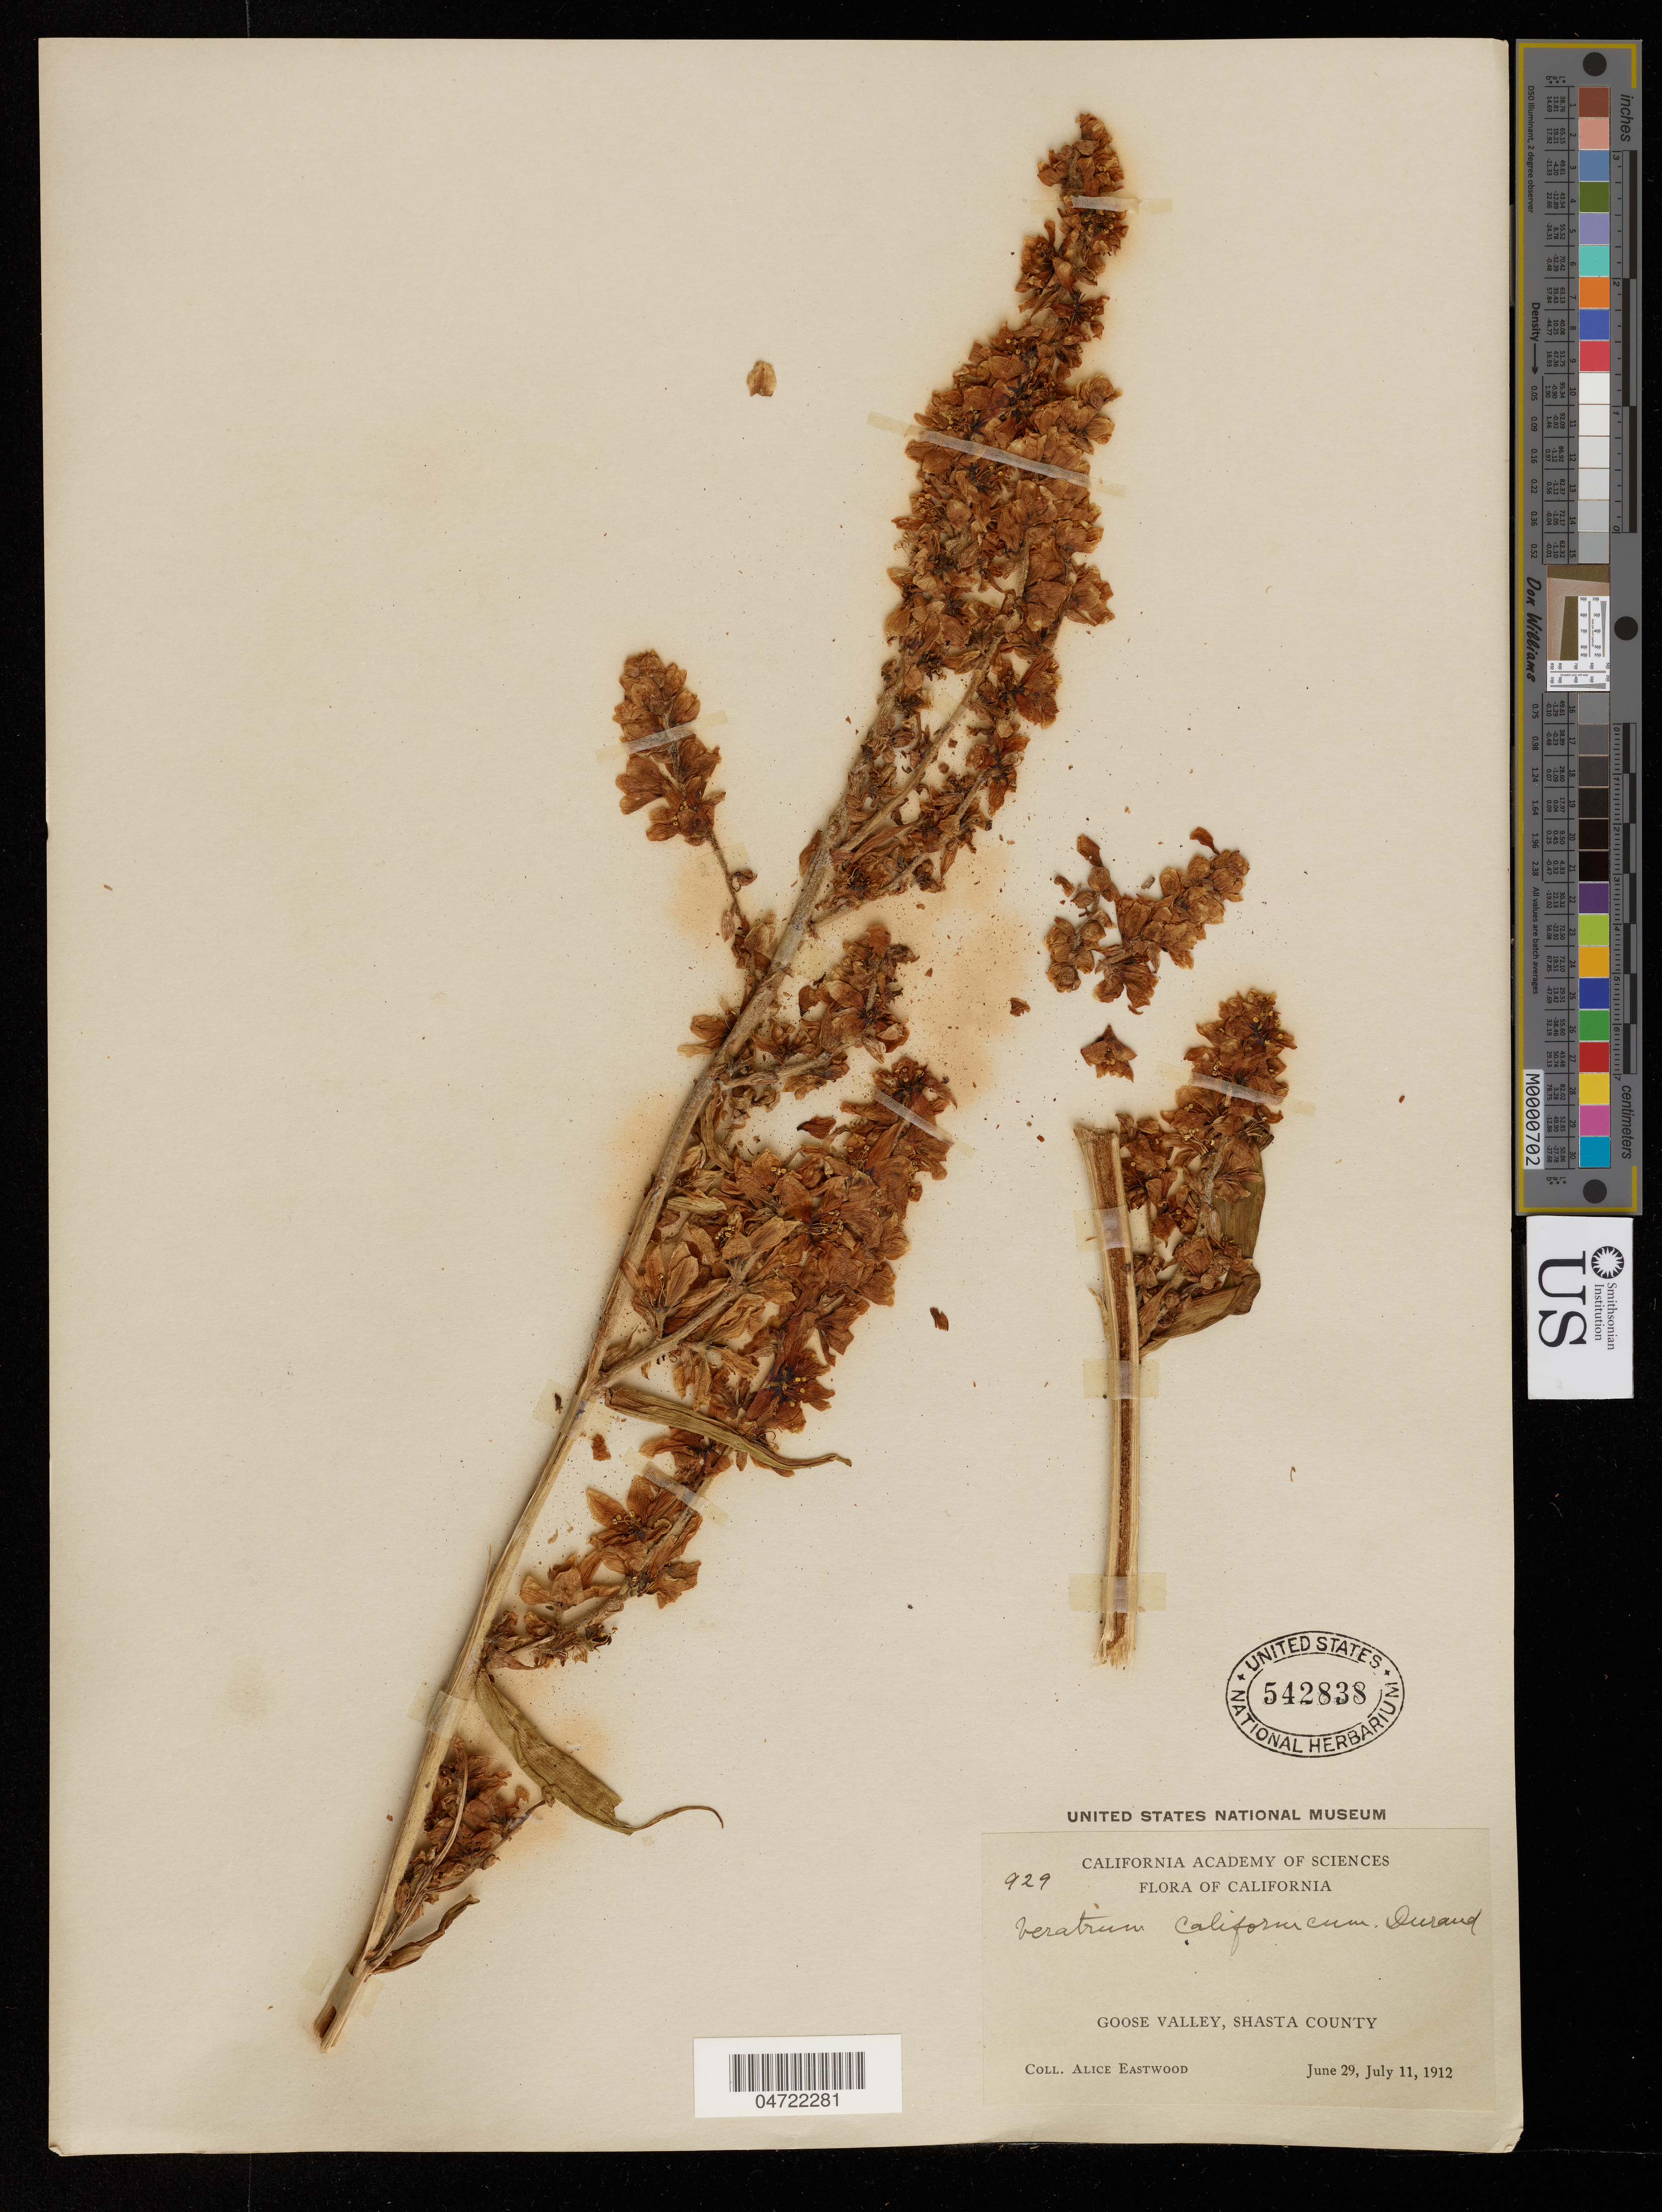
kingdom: Plantae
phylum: Tracheophyta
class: Liliopsida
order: Liliales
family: Melanthiaceae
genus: Veratrum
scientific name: Veratrum californicum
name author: Durand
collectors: A. Eastwood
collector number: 929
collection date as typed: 29 Jun 1912 to 11 Jul 1912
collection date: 1912-06-29/1912-07-11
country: United States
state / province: California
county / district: Shasta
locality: Goose Valley.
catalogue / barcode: US 542838